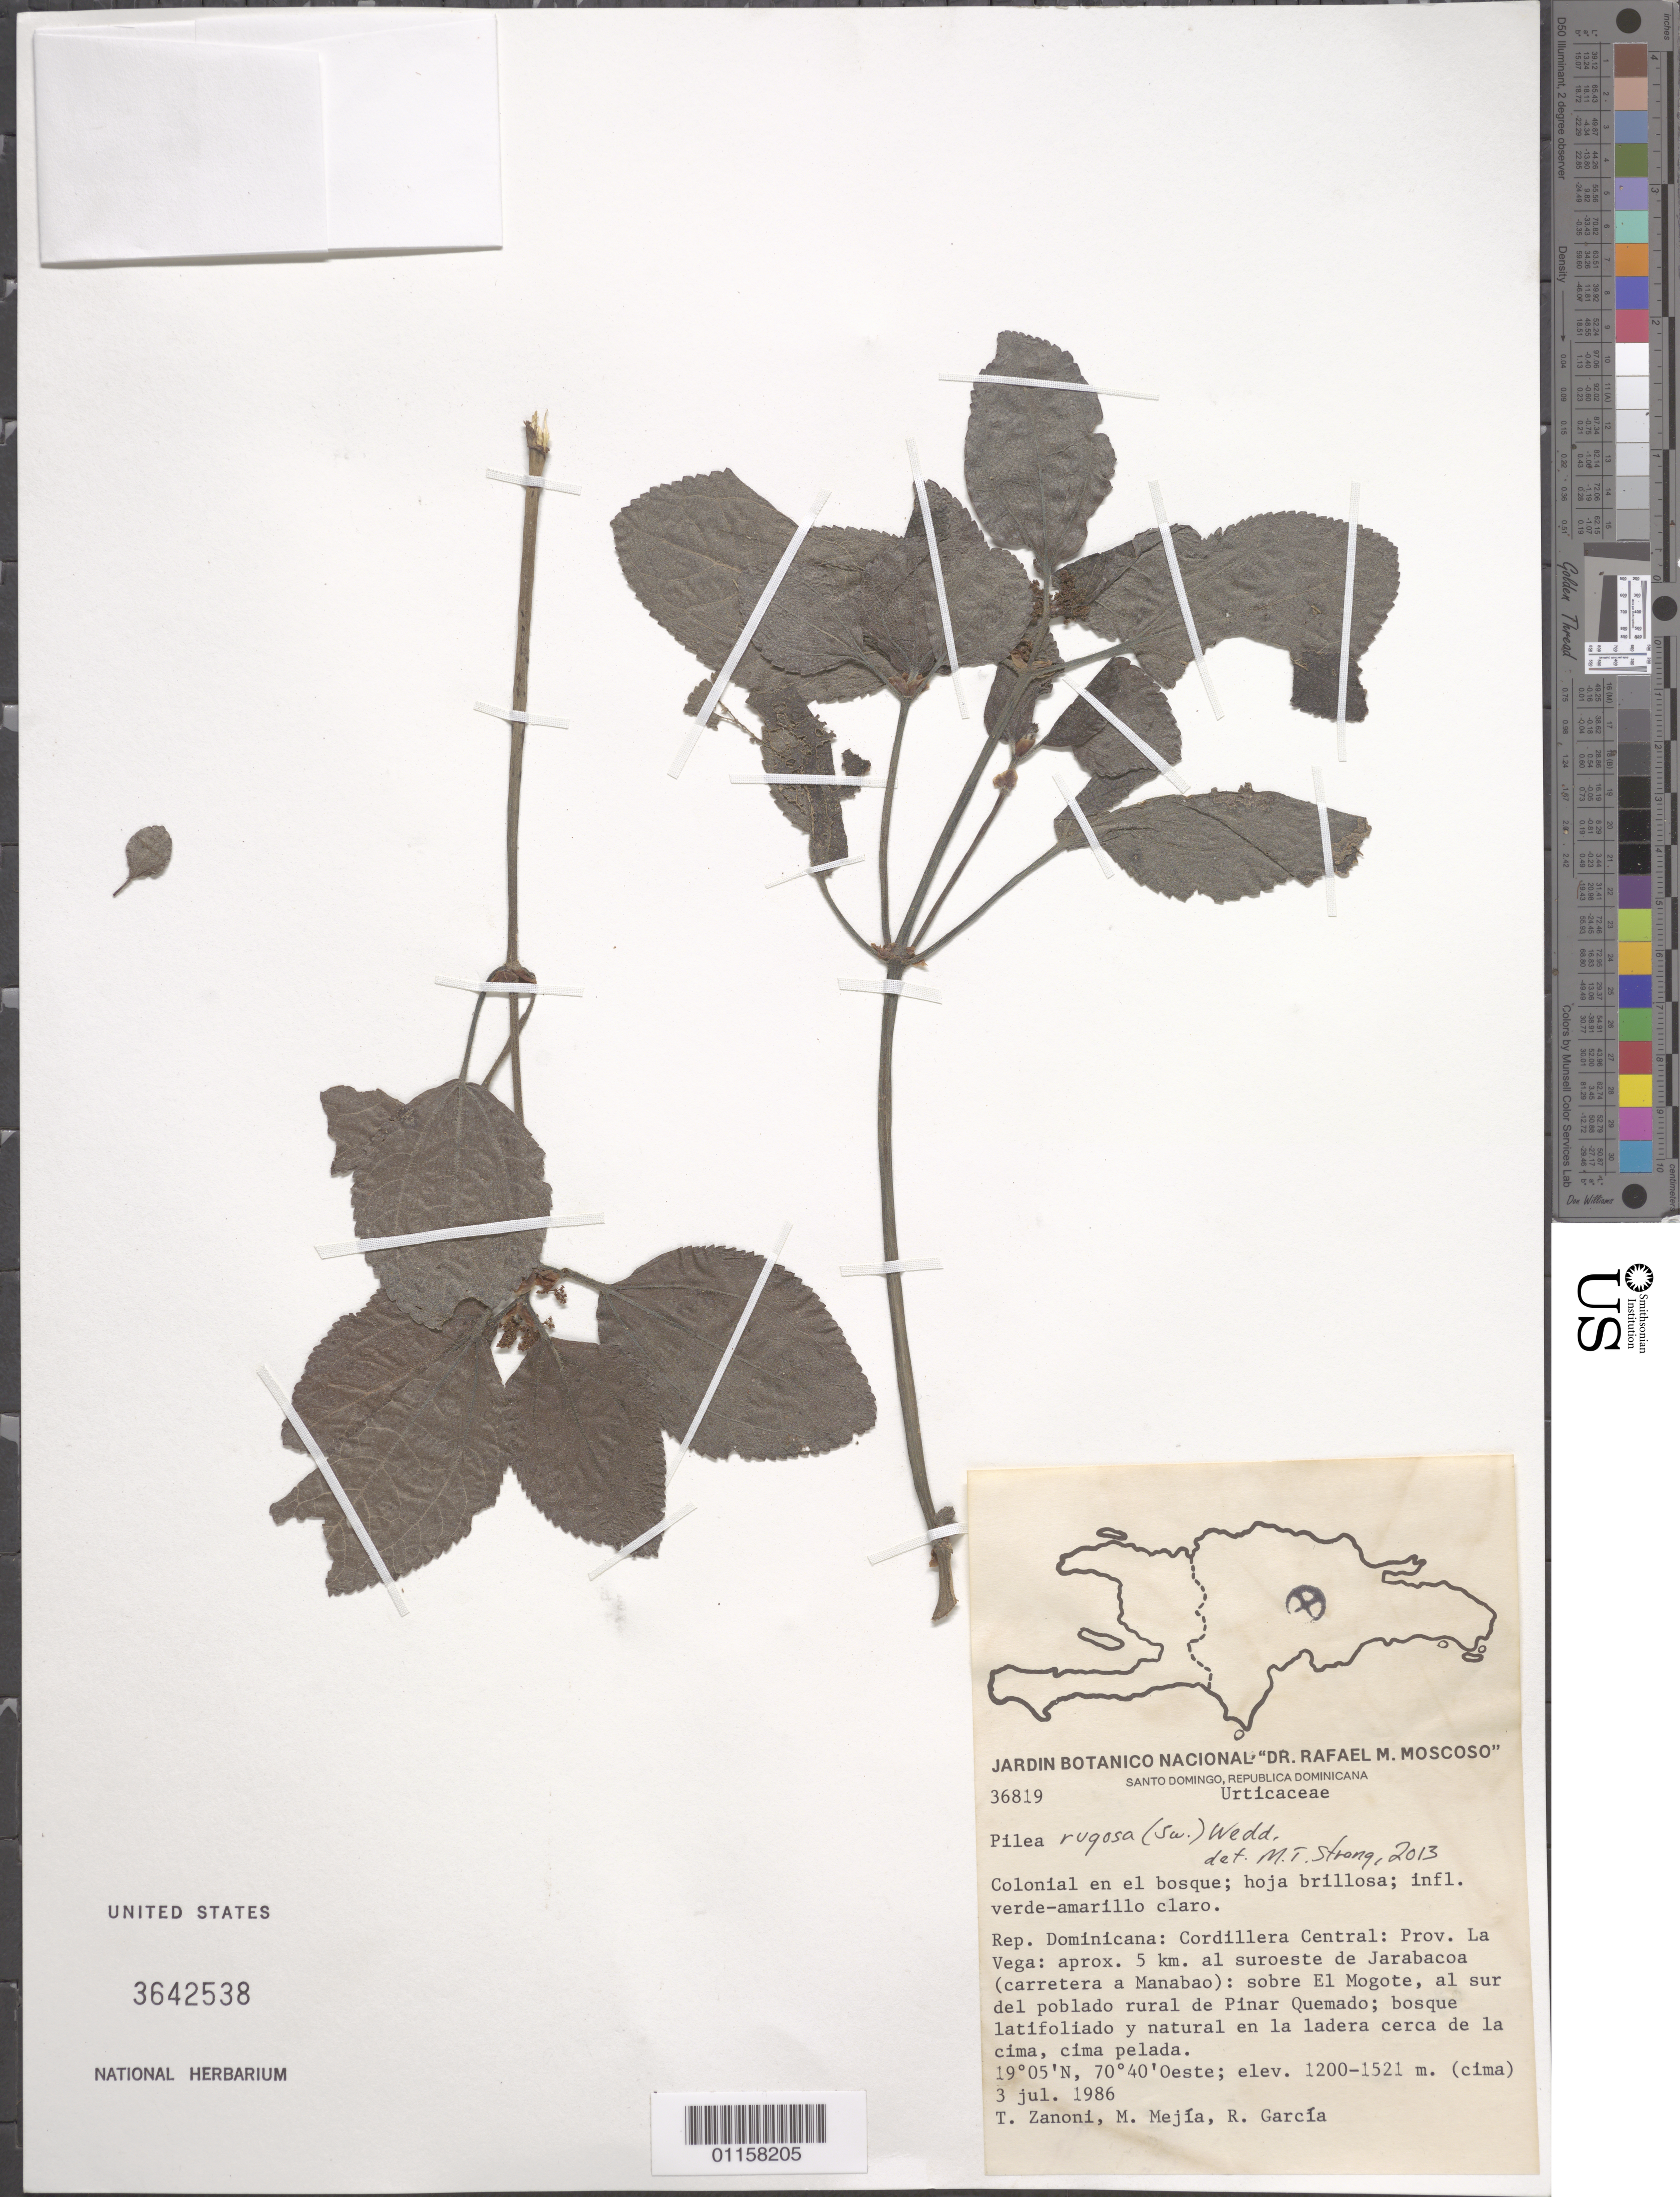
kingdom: Plantae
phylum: Tracheophyta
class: Magnoliopsida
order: Rosales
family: Urticaceae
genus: Pilea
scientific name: Pilea rugosa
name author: (Sw.) Wedd.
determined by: Strong, M. T., (US), Smithsonian Institution - National Museum of Natural History (UNITED STATES)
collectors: T. A. Zanoni, M. Mejia & R. G. García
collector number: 36819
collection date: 1986-07-03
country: Dominican Republic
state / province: La Vega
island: Hispaniola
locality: Cordillera Central; aprox. 5 km al suroeste de Jarabacoa (carretera a Manabao), sobre El Mogote, al sur del poblado rural de Pinar Quemado.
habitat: Un bosque latifoliado y natural en la ladera cerca de la cima, cima pelada.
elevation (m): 1200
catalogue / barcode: US 3642538